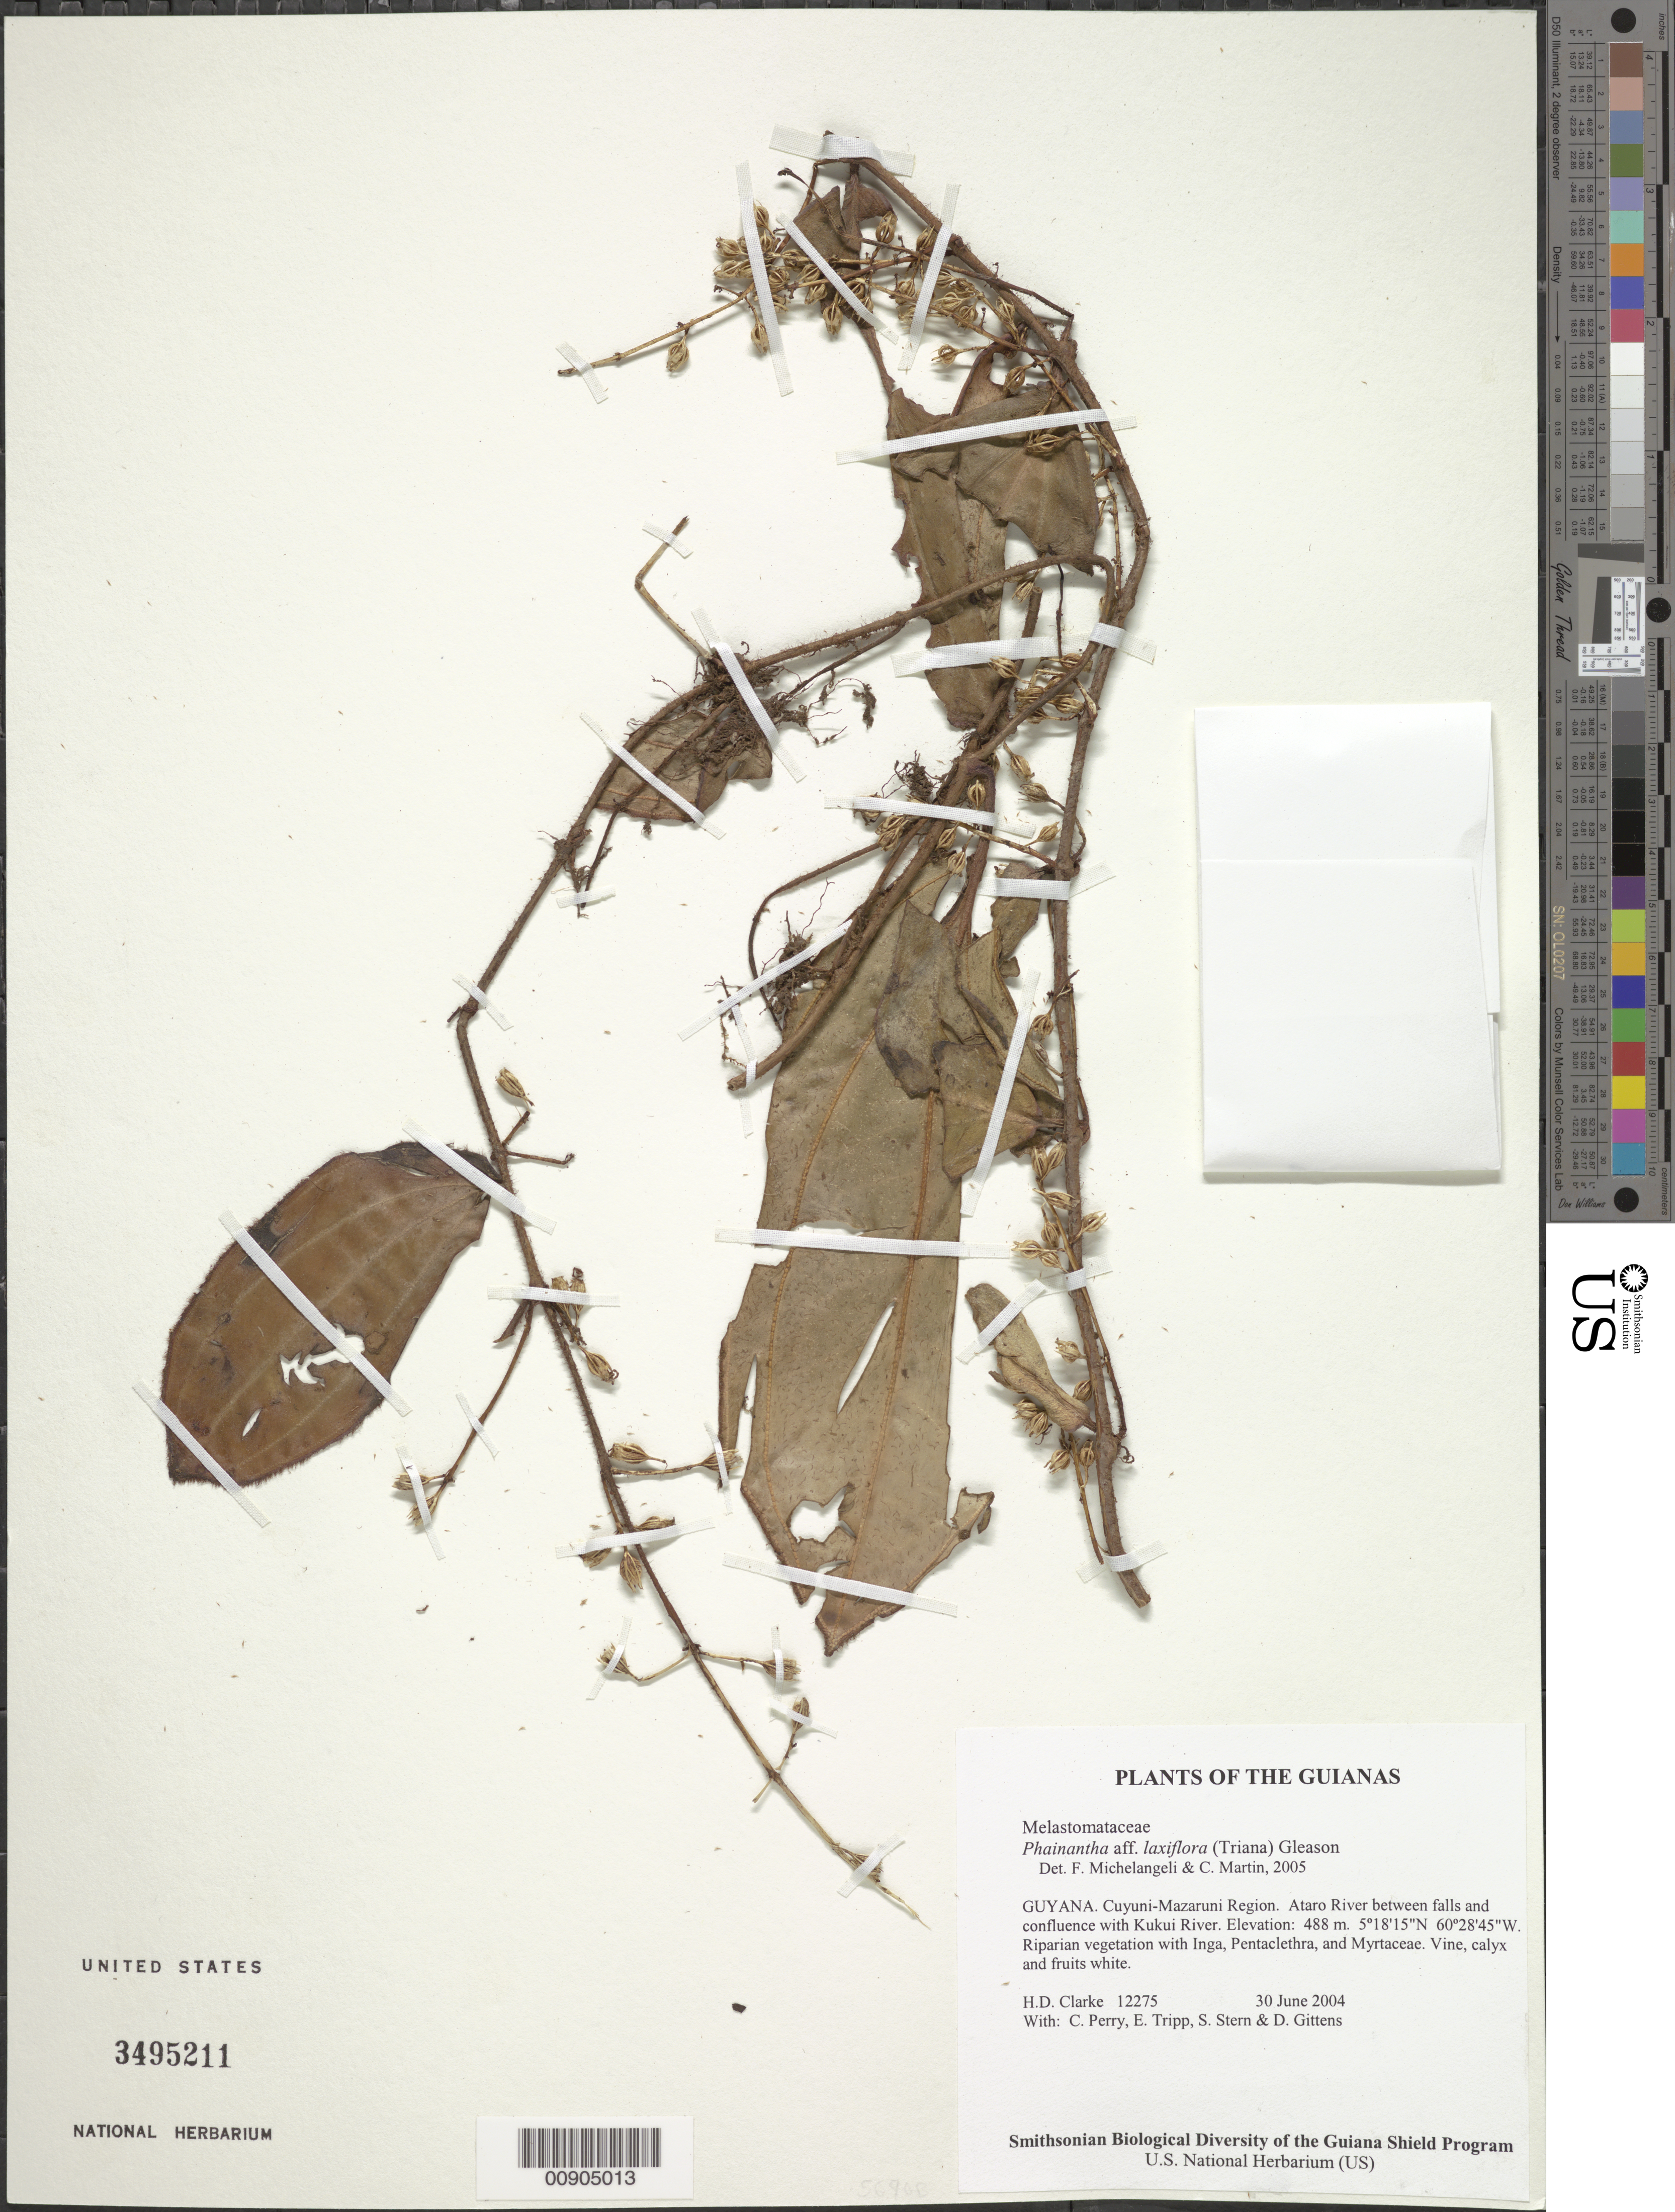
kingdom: Plantae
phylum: Tracheophyta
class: Magnoliopsida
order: Myrtales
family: Melastomataceae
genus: Phainantha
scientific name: Phainantha laxiflora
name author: (Triana) Gleason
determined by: Michelangeli, F. A.; Martin, C.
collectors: H. D. Clarke, C. Perry, E. Tripp, S. R. Stern & D. Gittens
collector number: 12275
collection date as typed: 30 June 2004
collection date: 2004-06-30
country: Guyana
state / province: Cuyuni-Mazaruni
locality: Ataro River between falls and confluence with Kukui River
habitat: Riparian vegetation with Inga, Pentaclethra, and Myrtaceae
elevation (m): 488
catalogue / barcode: US 3495211